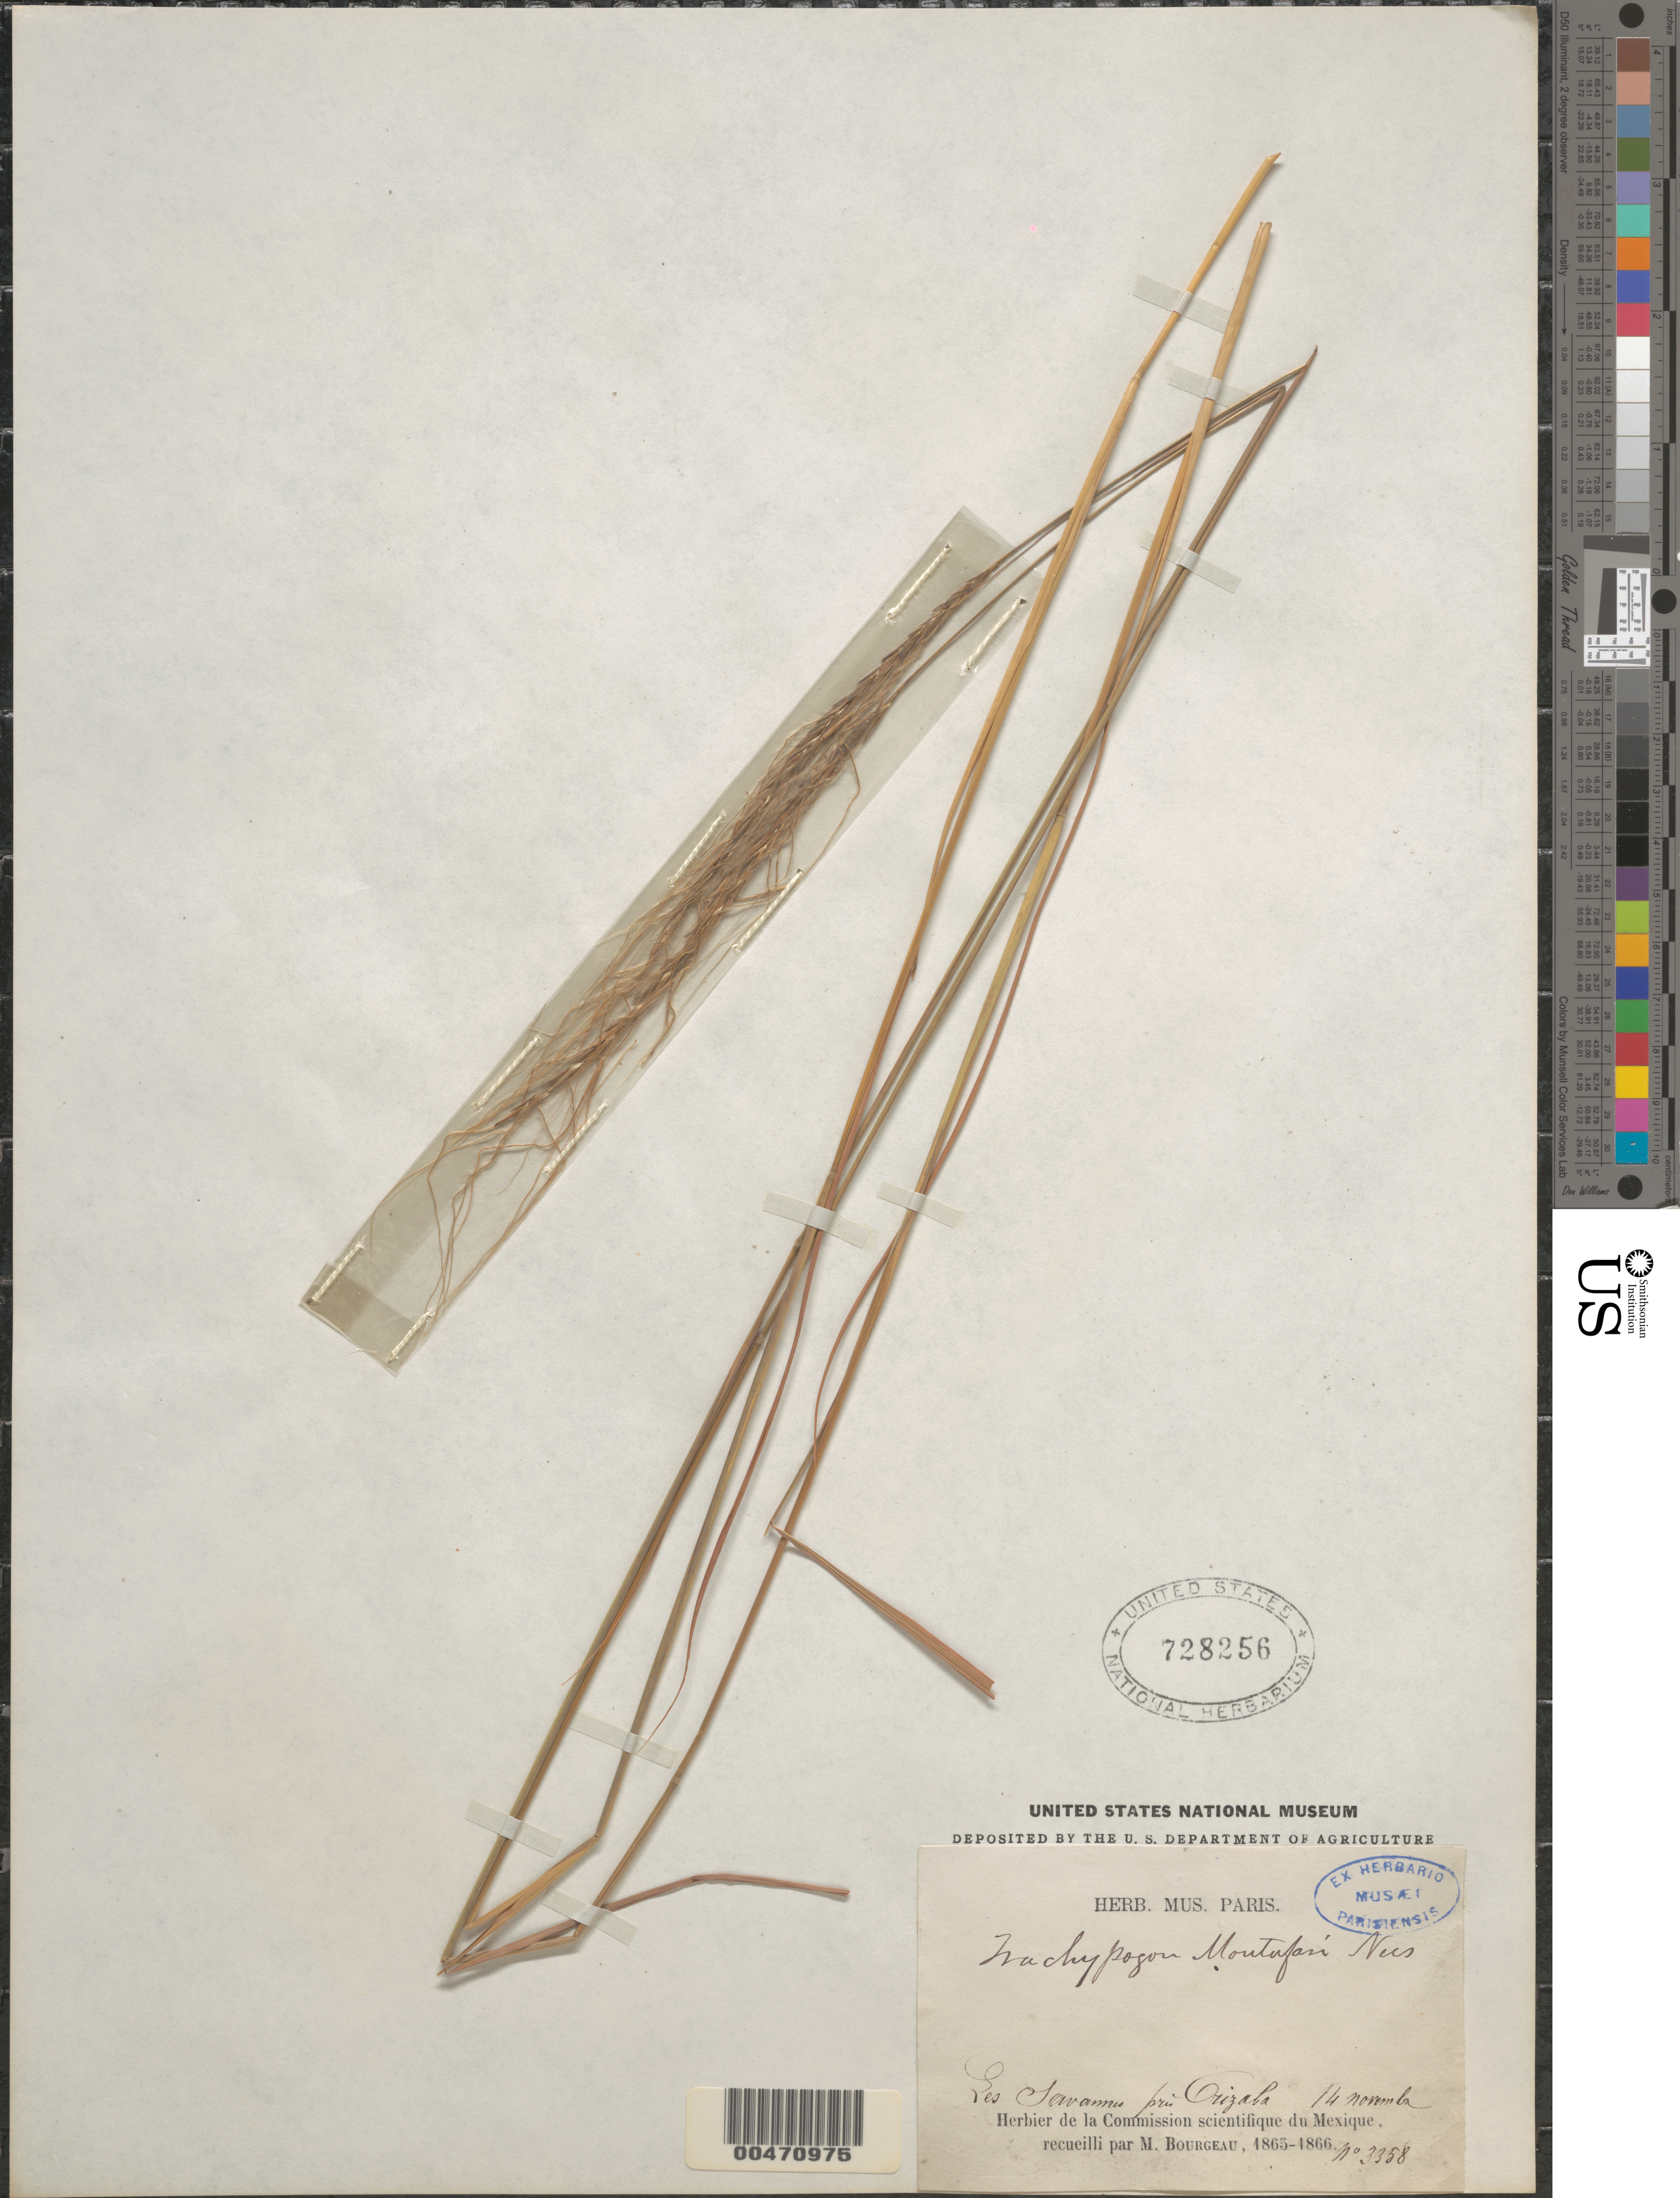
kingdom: Plantae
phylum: Tracheophyta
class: Liliopsida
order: Poales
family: Poaceae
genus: Trachypogon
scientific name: Trachypogon secundus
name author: (J. Presl) Scribn.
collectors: E. Bourgeau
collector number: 3358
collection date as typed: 14 Nov 1865 or 14 Nov 1866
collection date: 1865-11-14 or 1866-11-14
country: Mexico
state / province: Veracruz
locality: Orizaba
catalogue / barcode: US 728256